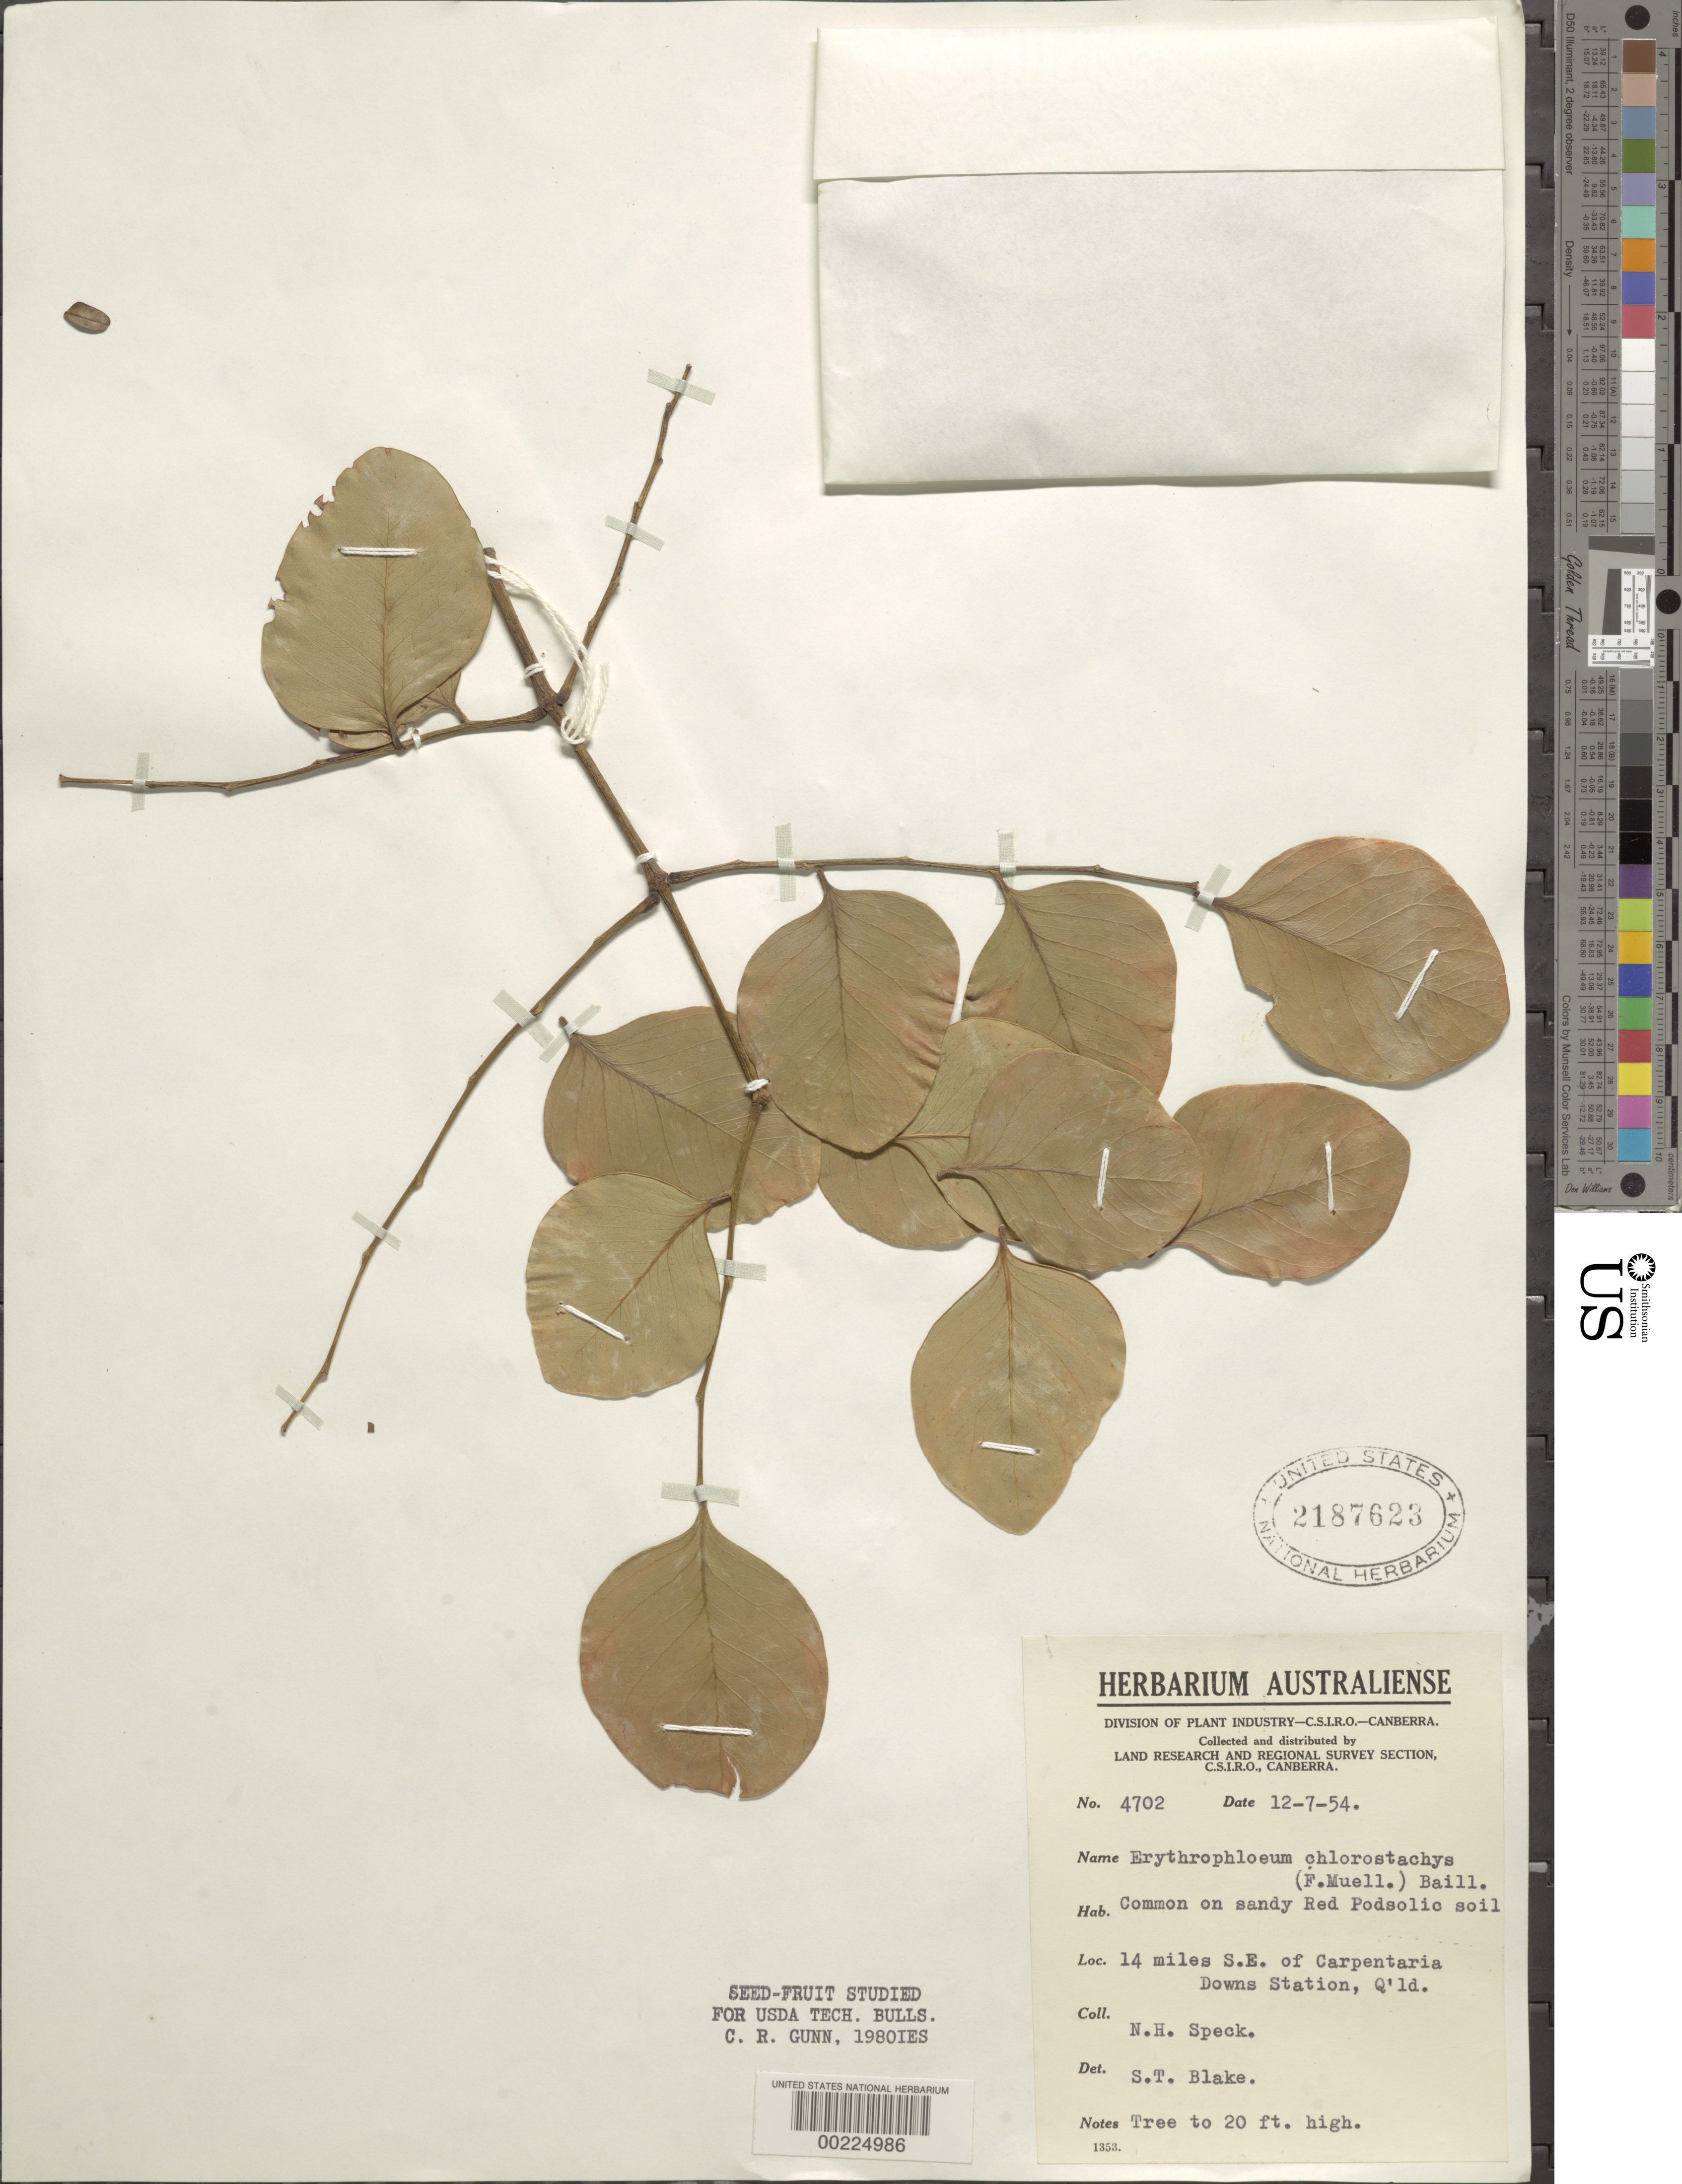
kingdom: Plantae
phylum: Tracheophyta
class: Magnoliopsida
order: Fabales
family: Fabaceae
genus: Erythrophleum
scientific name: Erythrophleum chlorostachys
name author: Baill.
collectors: N. Speck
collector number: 4702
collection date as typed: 12 Jul 1954 or Jul 12 1954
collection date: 1954-07-12 or 1954-12-07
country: Australia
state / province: Queensland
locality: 14 mi se of carpentaria downs station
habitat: Sandy red podsolic soil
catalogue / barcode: US 2187623